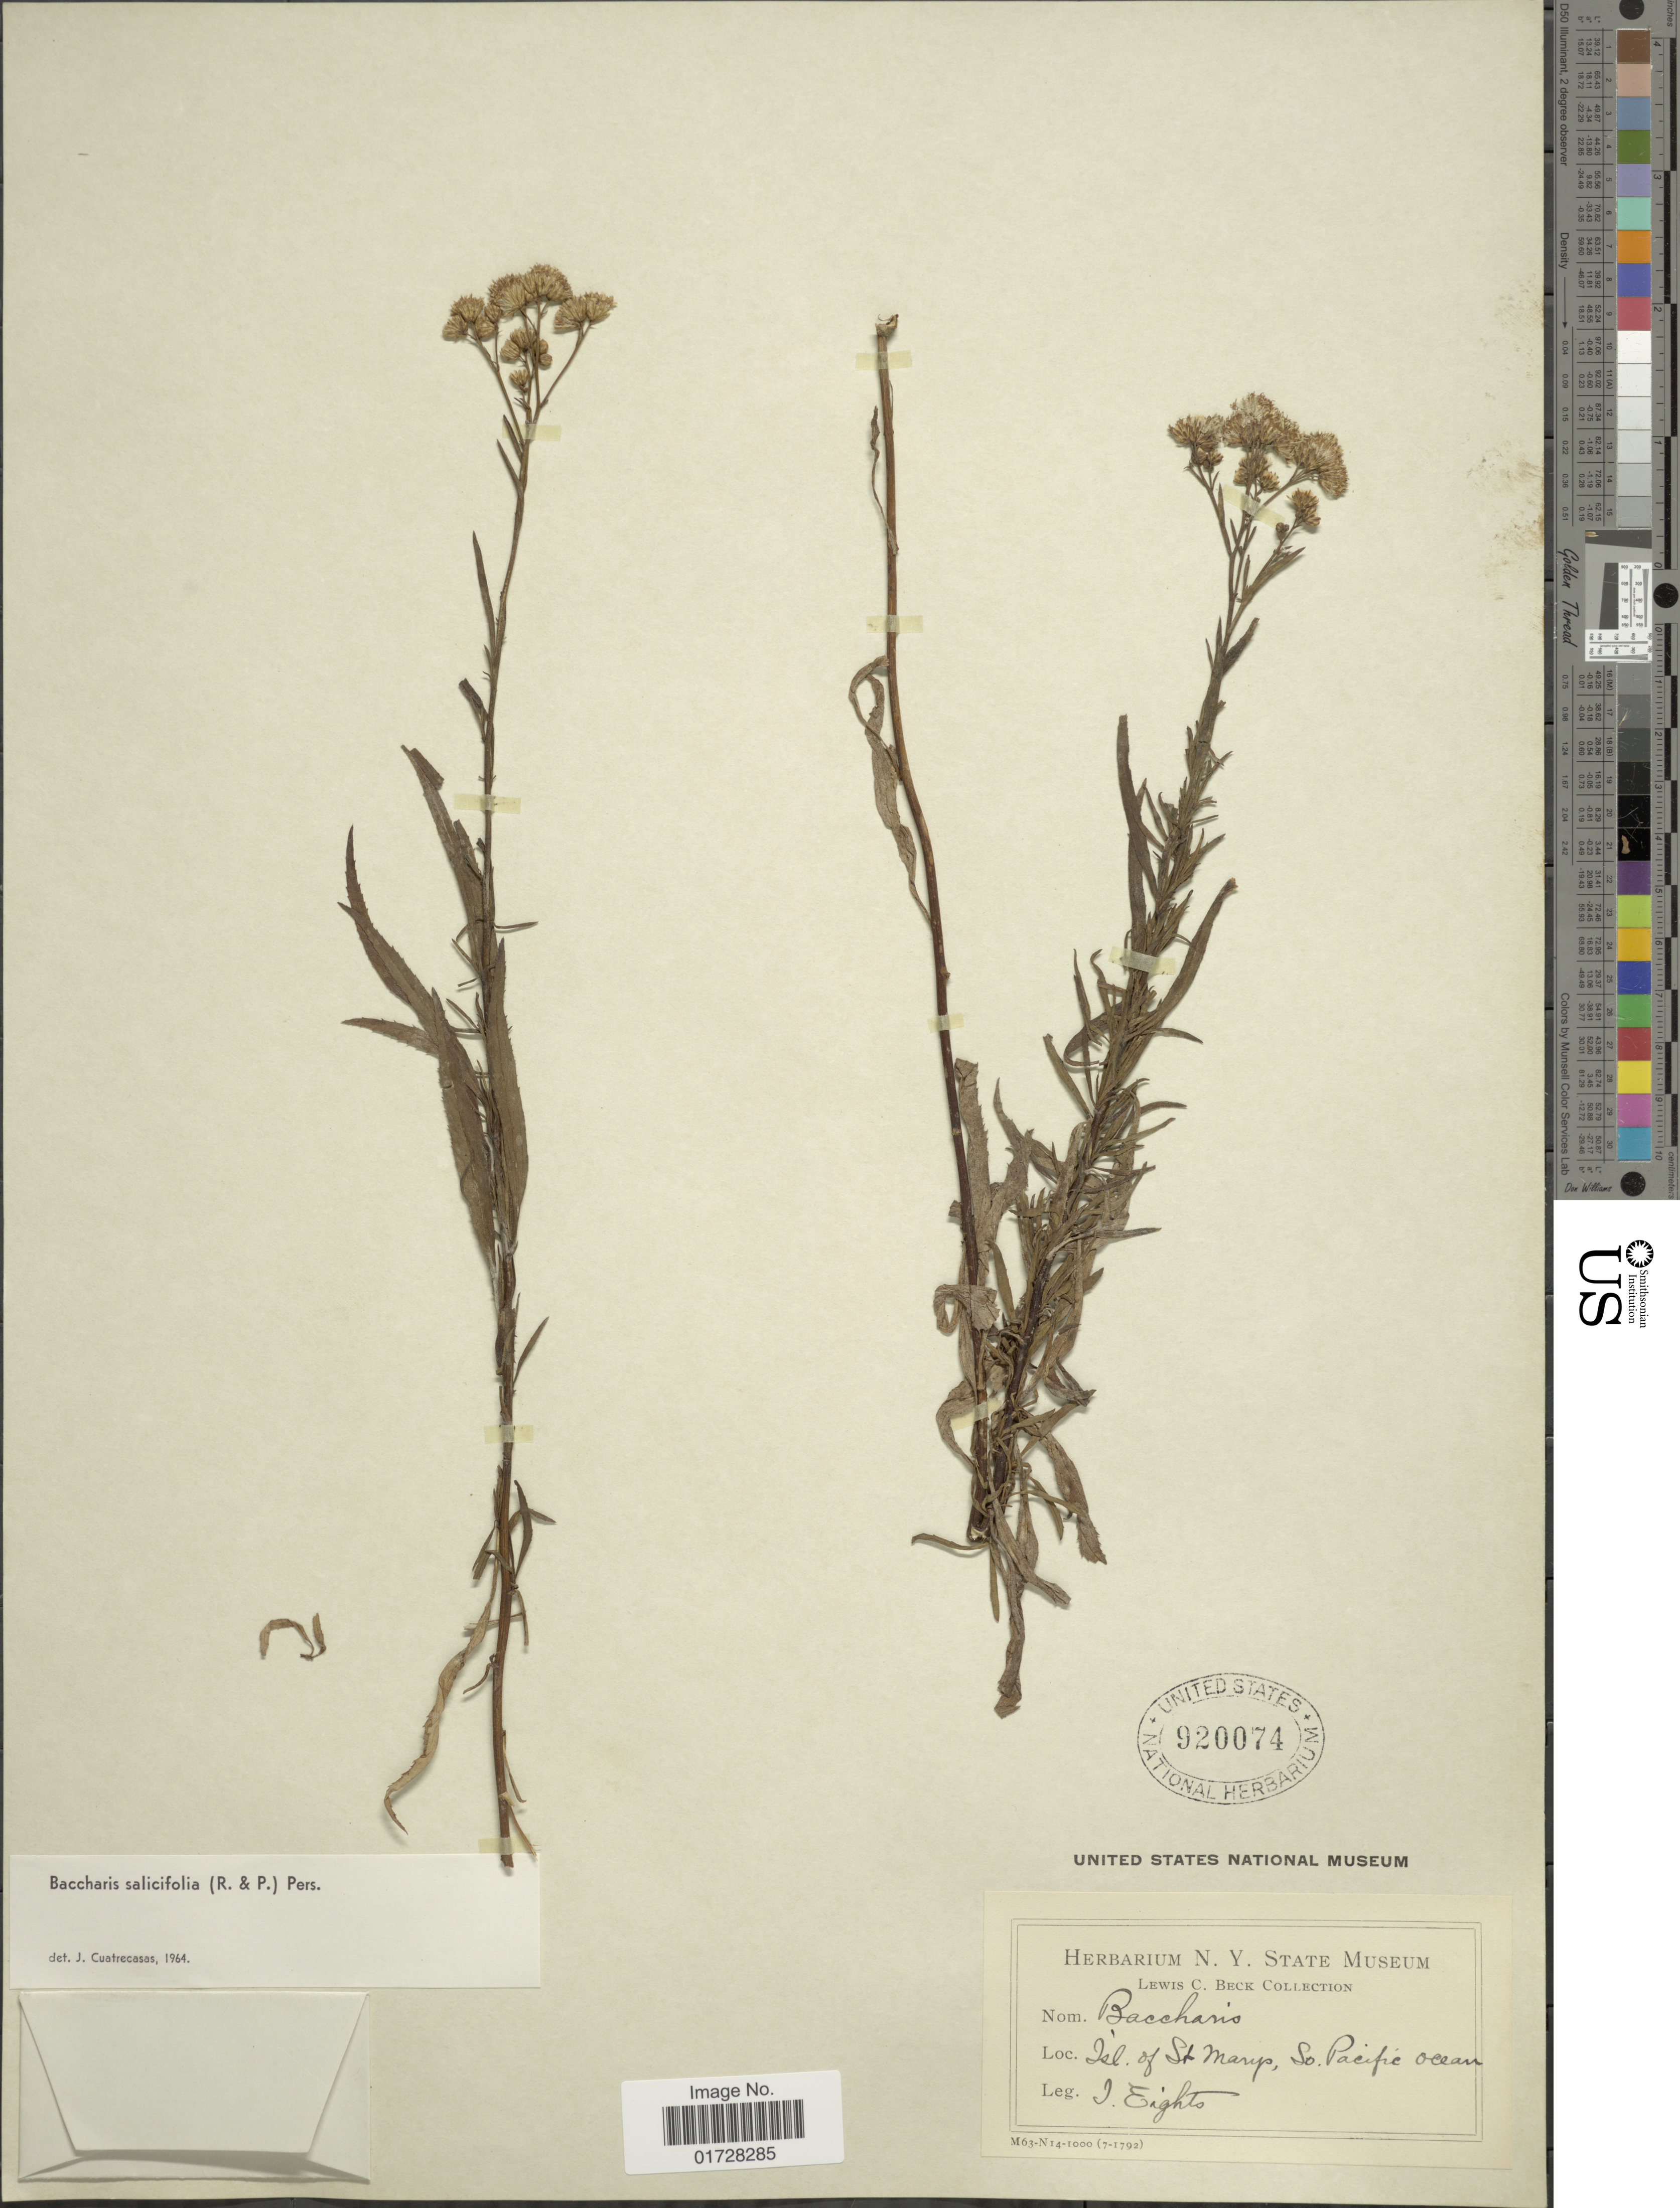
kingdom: Plantae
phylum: Tracheophyta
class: Magnoliopsida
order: Asterales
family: Asteraceae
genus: Baccharis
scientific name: Baccharis salicifolia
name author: (Ruiz & Pav.) Pers.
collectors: J. Eights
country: Vanuatu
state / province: Torba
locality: Isl. of St. Marys, So. Pacific Ocean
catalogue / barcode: US 920074